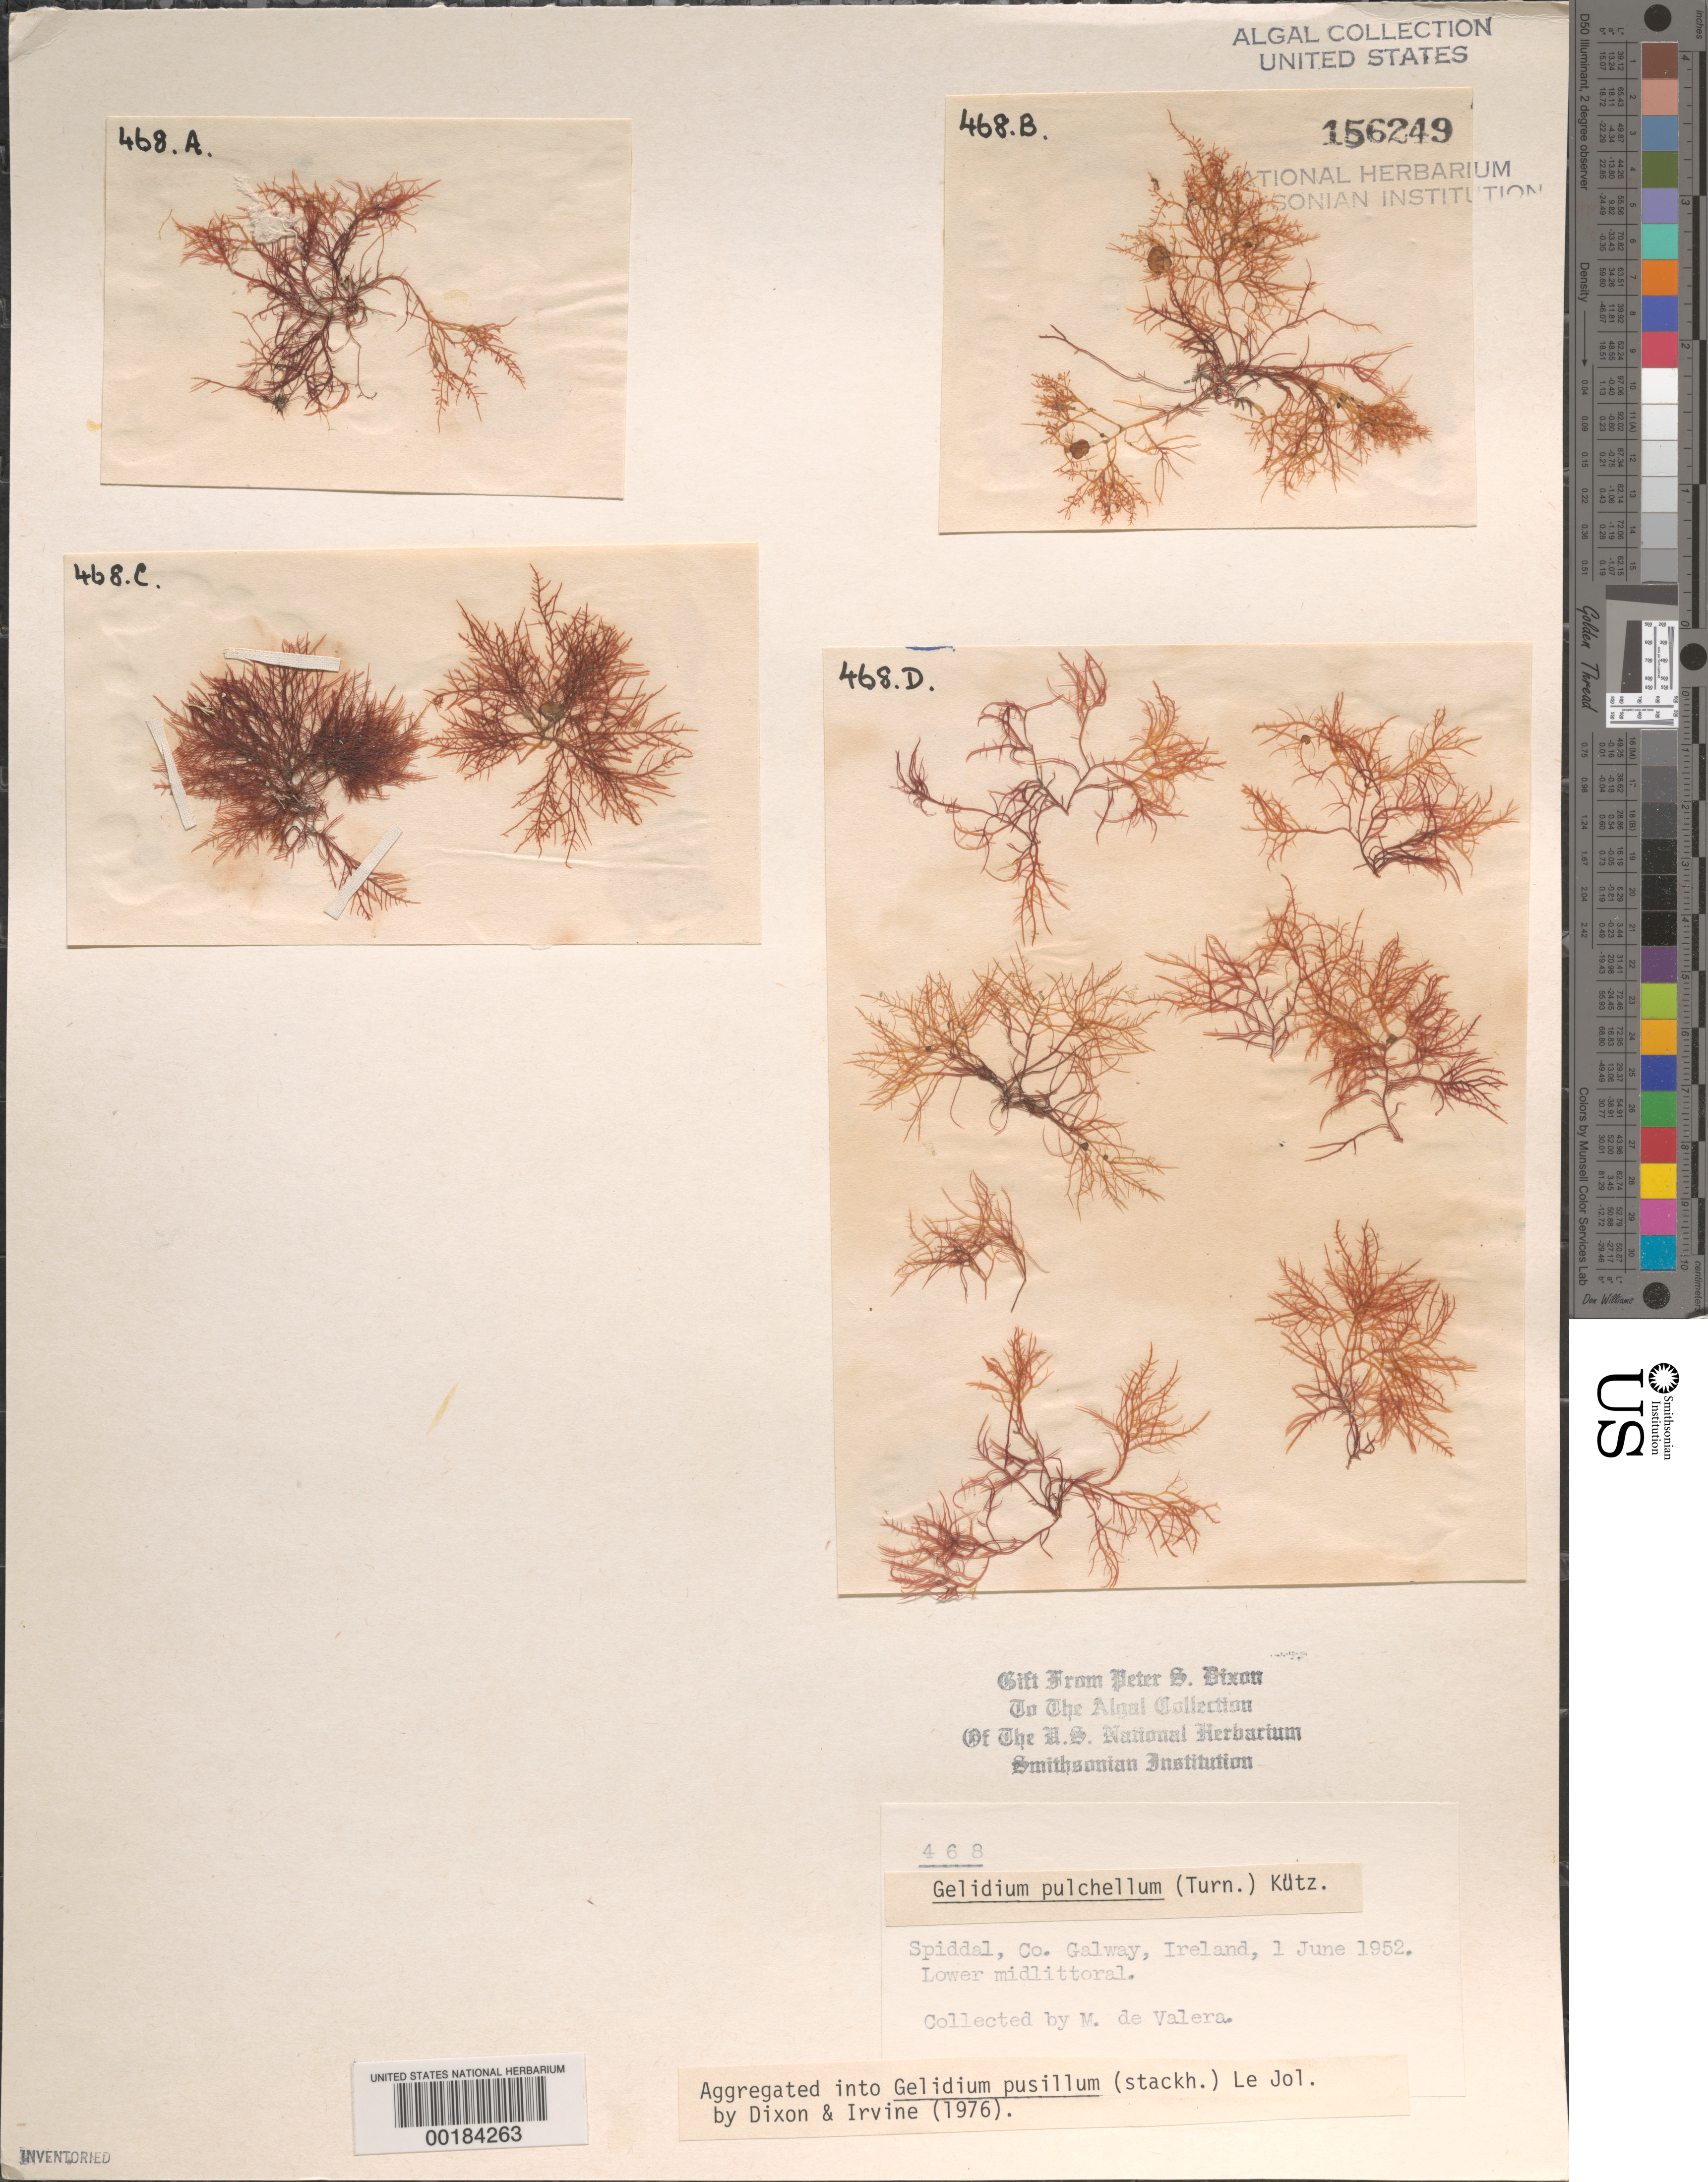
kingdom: Plantae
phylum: Rhodophyta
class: Florideophyceae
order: Gelidiales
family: Gelidiaceae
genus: Gelidium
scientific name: Gelidium pusillum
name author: (Stackh.) Le Jol.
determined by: Dixon, P. S.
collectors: M. De Valera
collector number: PSD 468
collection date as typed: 01 Jun 1952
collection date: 1952-06-01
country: Ireland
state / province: Connaught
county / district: Galway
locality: Spiddal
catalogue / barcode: US 156249